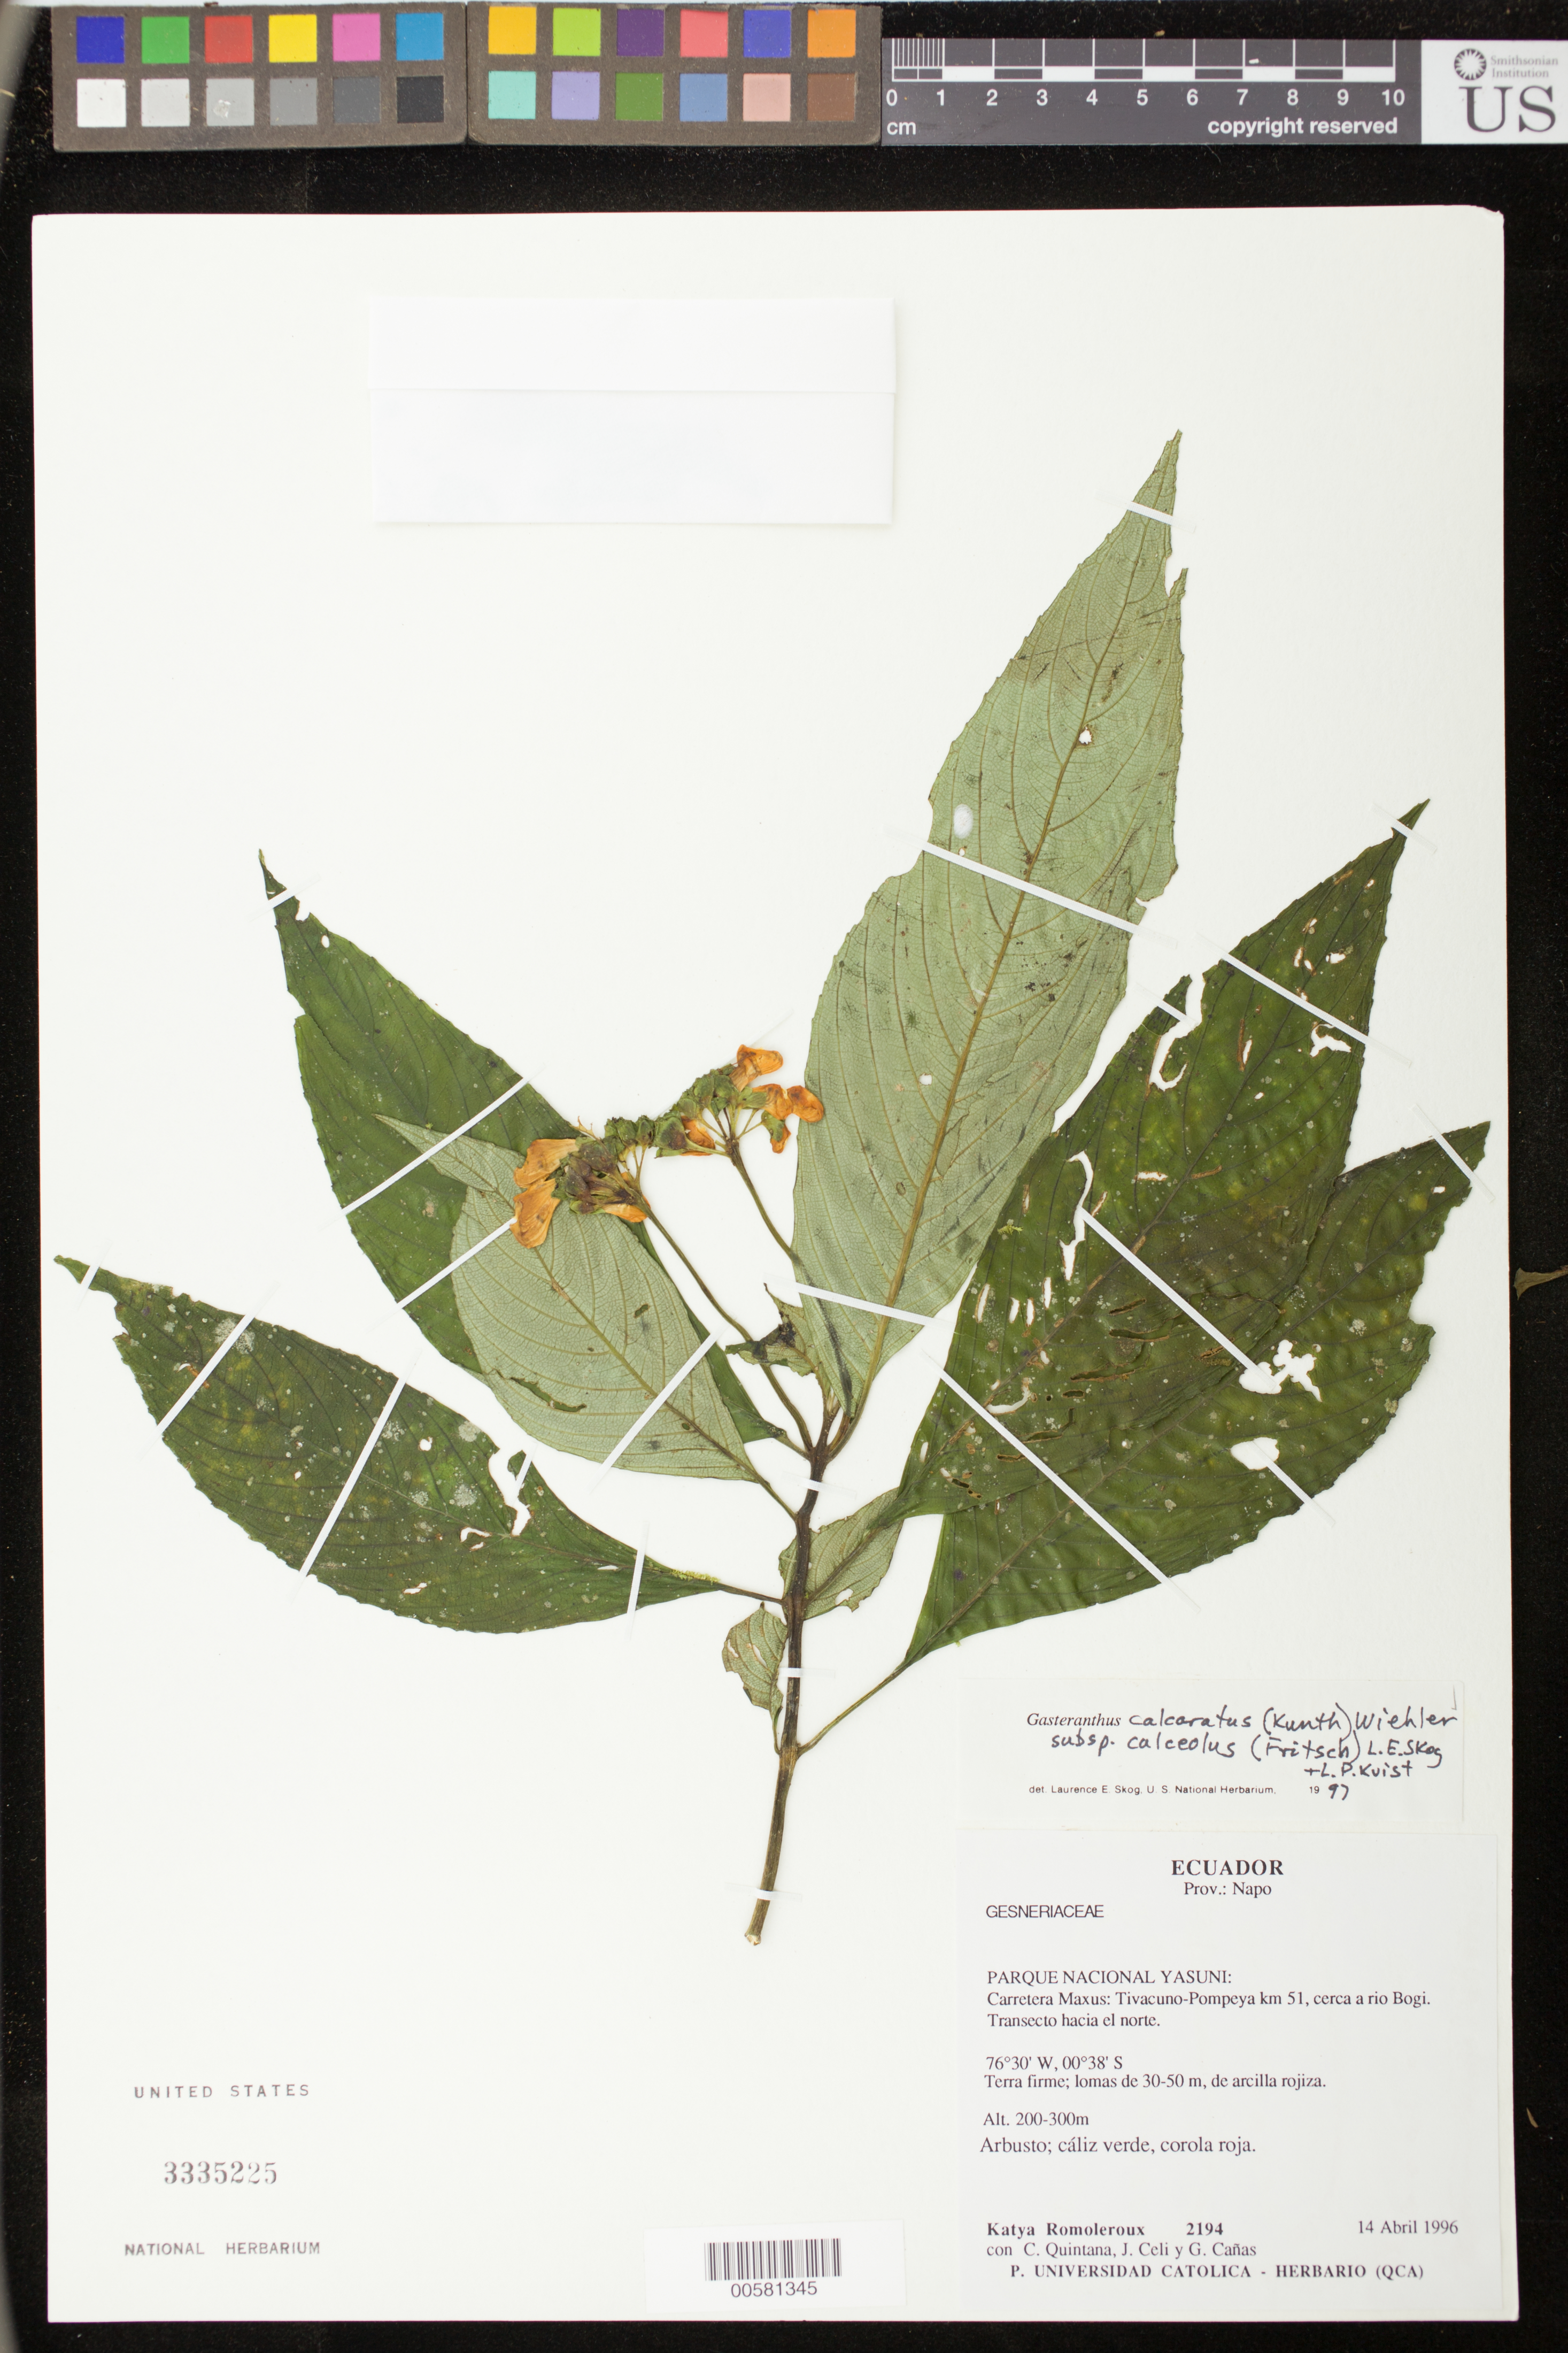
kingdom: Plantae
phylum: Tracheophyta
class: Magnoliopsida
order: Lamiales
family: Gesneriaceae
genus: Gasteranthus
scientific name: Gasteranthus calcaratus subsp. calceolus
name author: (Fritsch) L.E. Skog & L.P. Kvist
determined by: Skog, Laurence E.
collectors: K. Romoleroux, C. Quintana, J. Celi & G. Cañas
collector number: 2194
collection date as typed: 14 Apr 1996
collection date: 1996-04-14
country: Ecuador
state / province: Napo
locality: Parque Nacional Yasuni; Carretera Maxus, Tivacuno - Pompeya km 51, cerca a rio Bogi, Transecto hacia el norte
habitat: Terra firme; lomas de 30-50 m, de arcilla rojiza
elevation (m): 200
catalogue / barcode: US 3335225